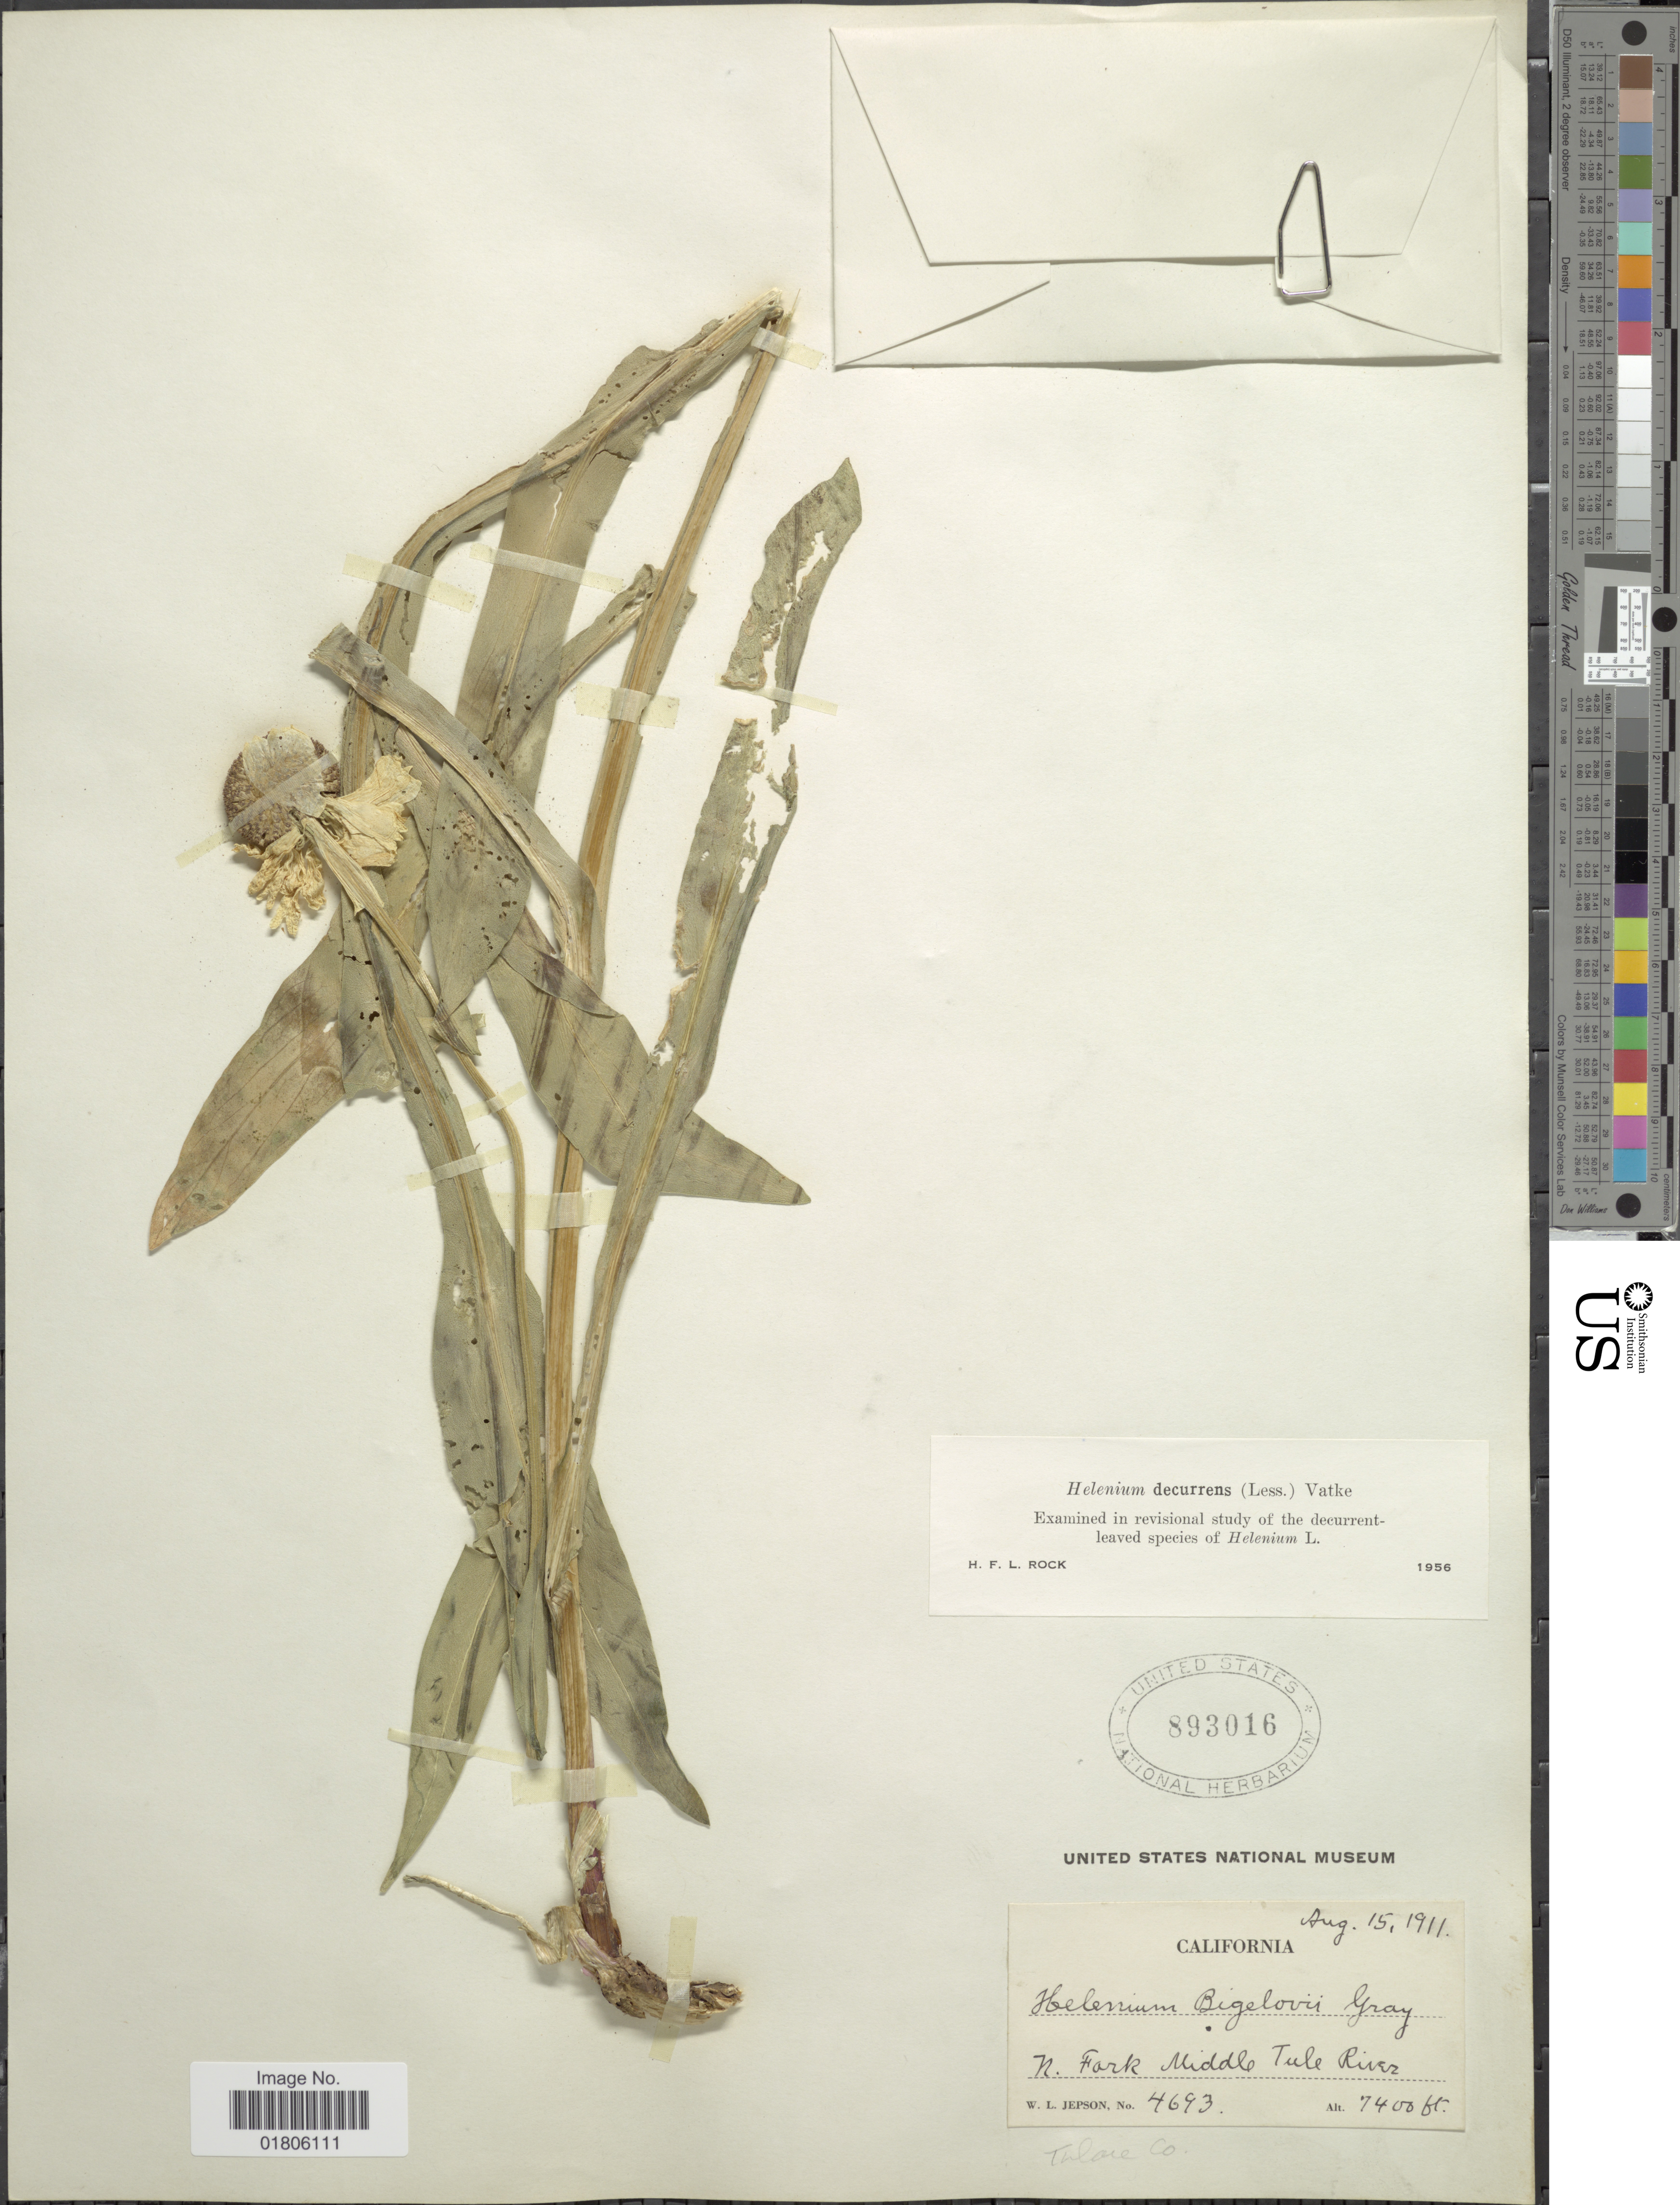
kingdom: Plantae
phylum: Tracheophyta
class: Magnoliopsida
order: Asterales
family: Asteraceae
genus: Helenium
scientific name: Helenium bigelovii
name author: A. Gray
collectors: W. L. Jepson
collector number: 4693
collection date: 1911-08-15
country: United States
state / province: California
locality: N. Fork Middle Tule River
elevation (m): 2256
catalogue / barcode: US 893016